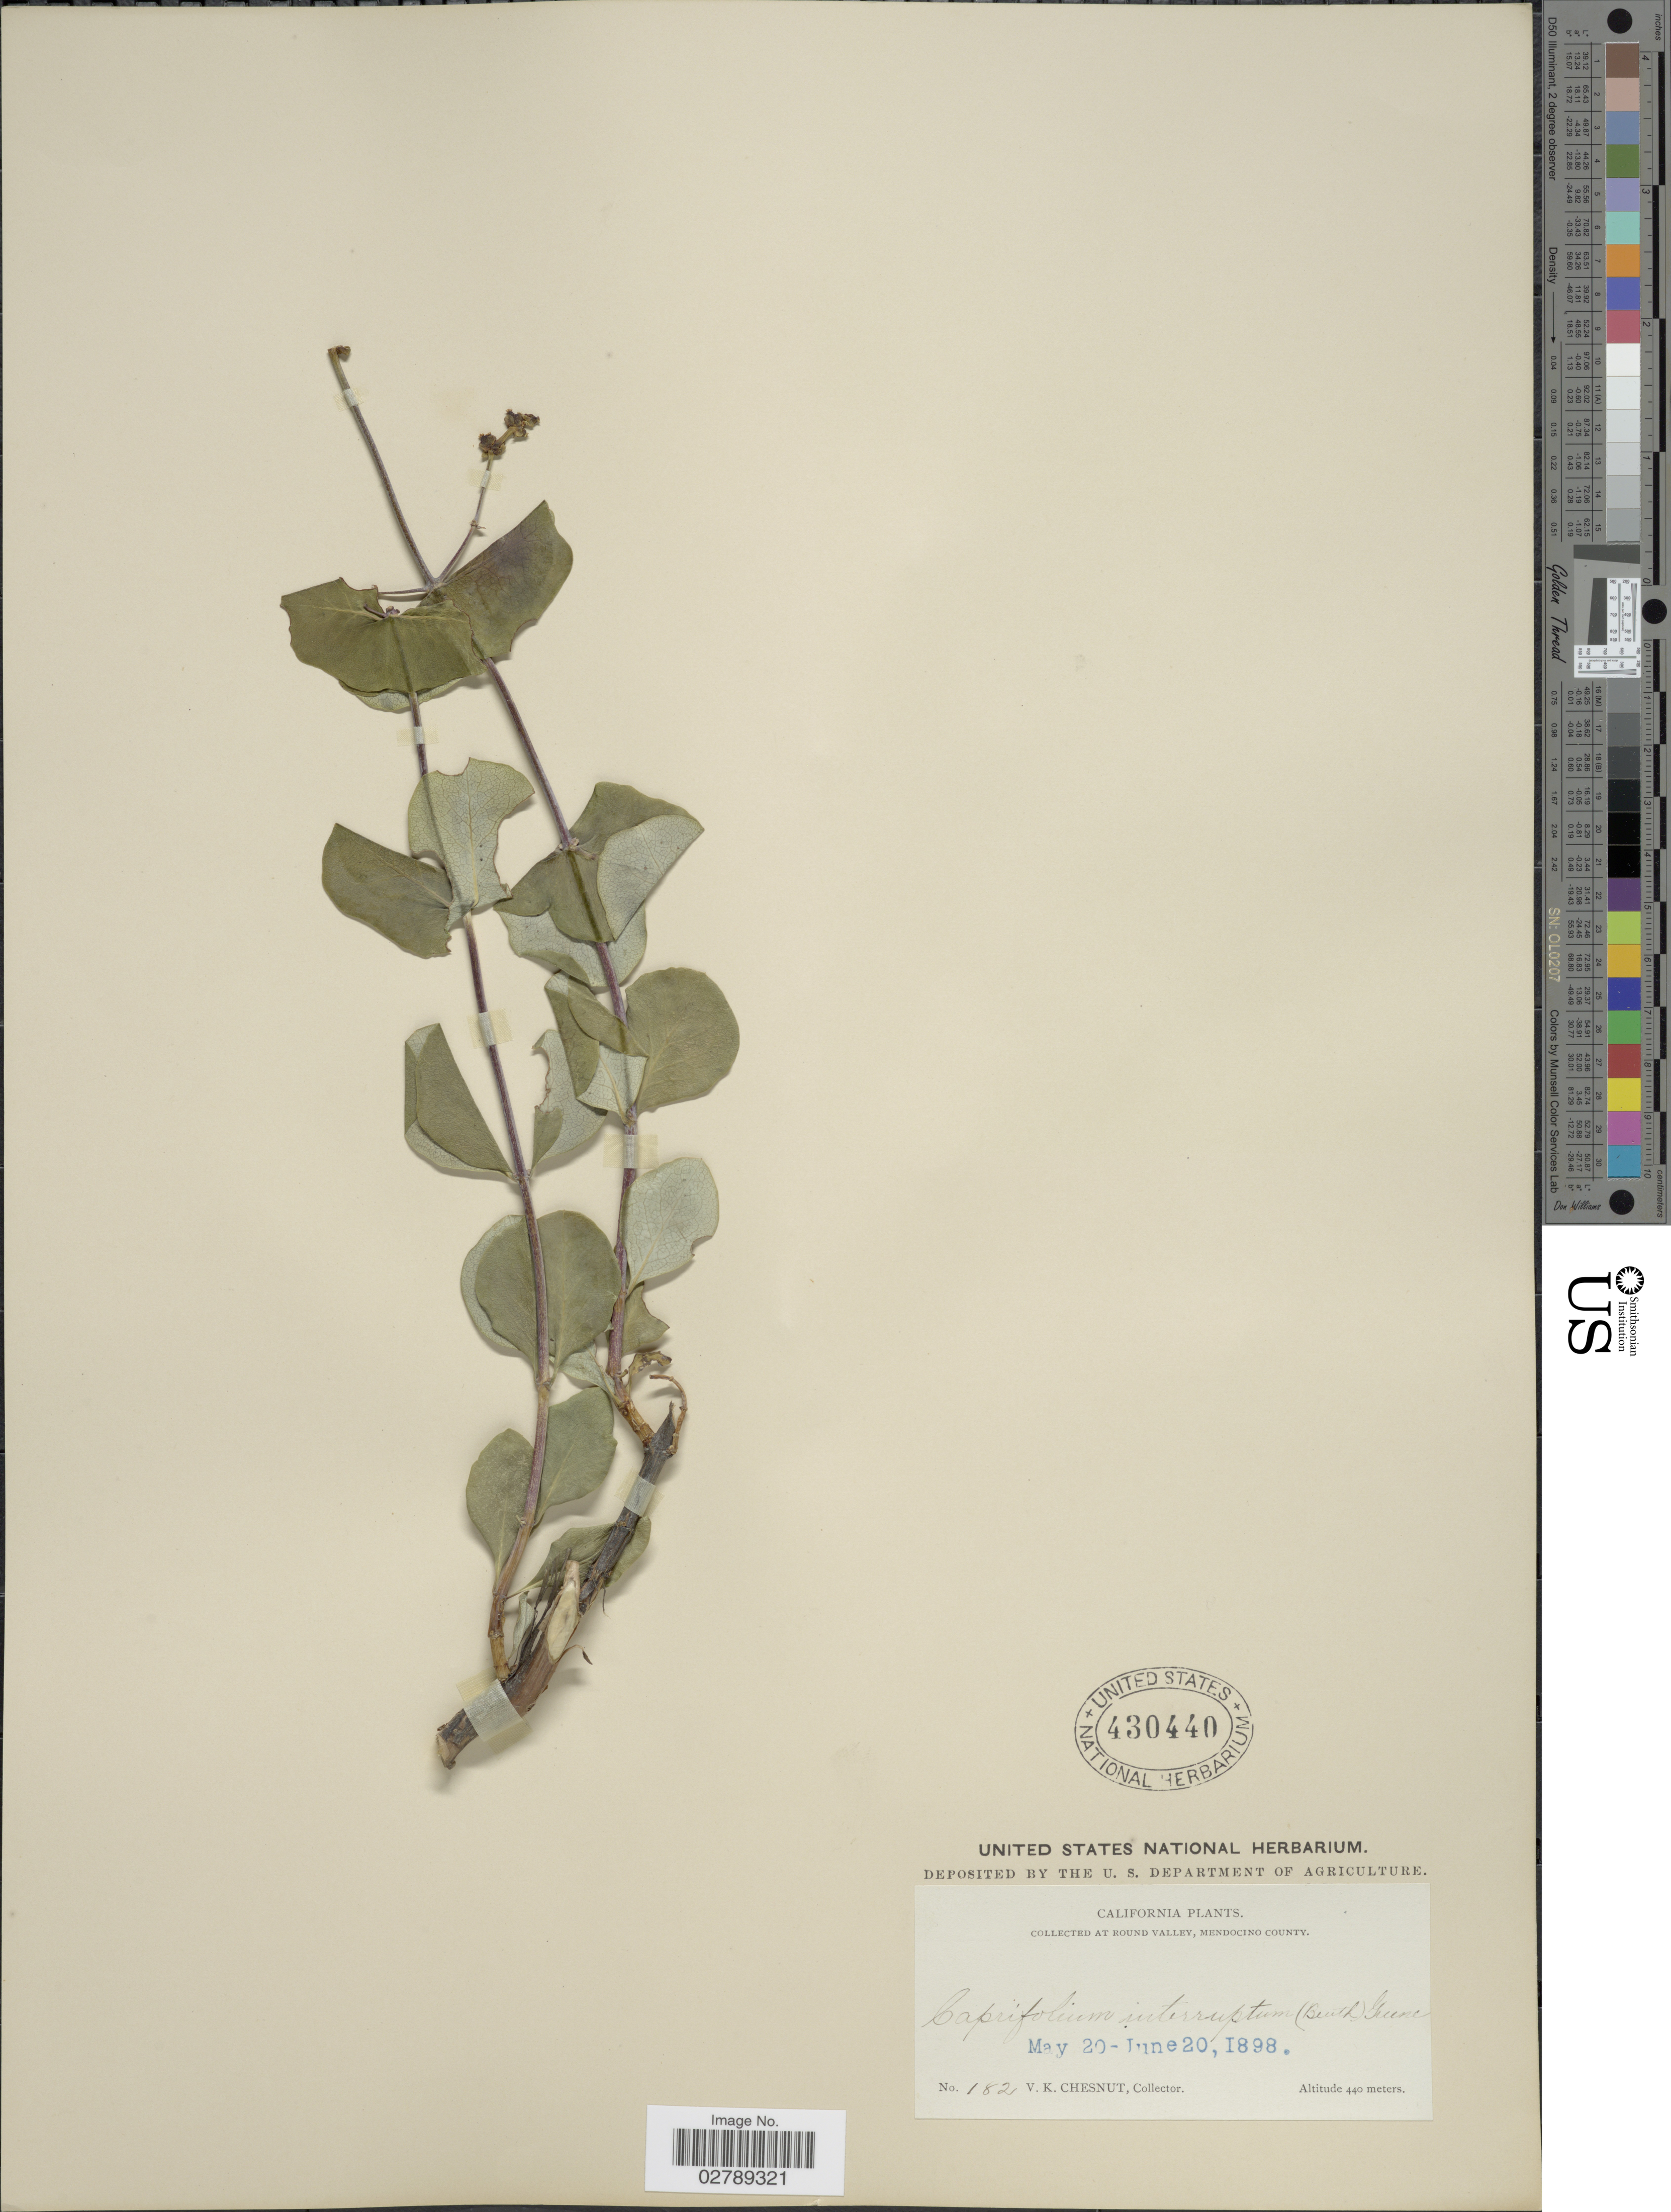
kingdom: Plantae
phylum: Tracheophyta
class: Magnoliopsida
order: Dipsacales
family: Caprifoliaceae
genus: Lonicera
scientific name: Lonicera interrupta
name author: Benth.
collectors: V. Chesnut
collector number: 182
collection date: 1898-05-20/1898-06-20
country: United States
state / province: California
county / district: Mendocino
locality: Round Valley, Mendocino County.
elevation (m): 440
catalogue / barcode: US 430440